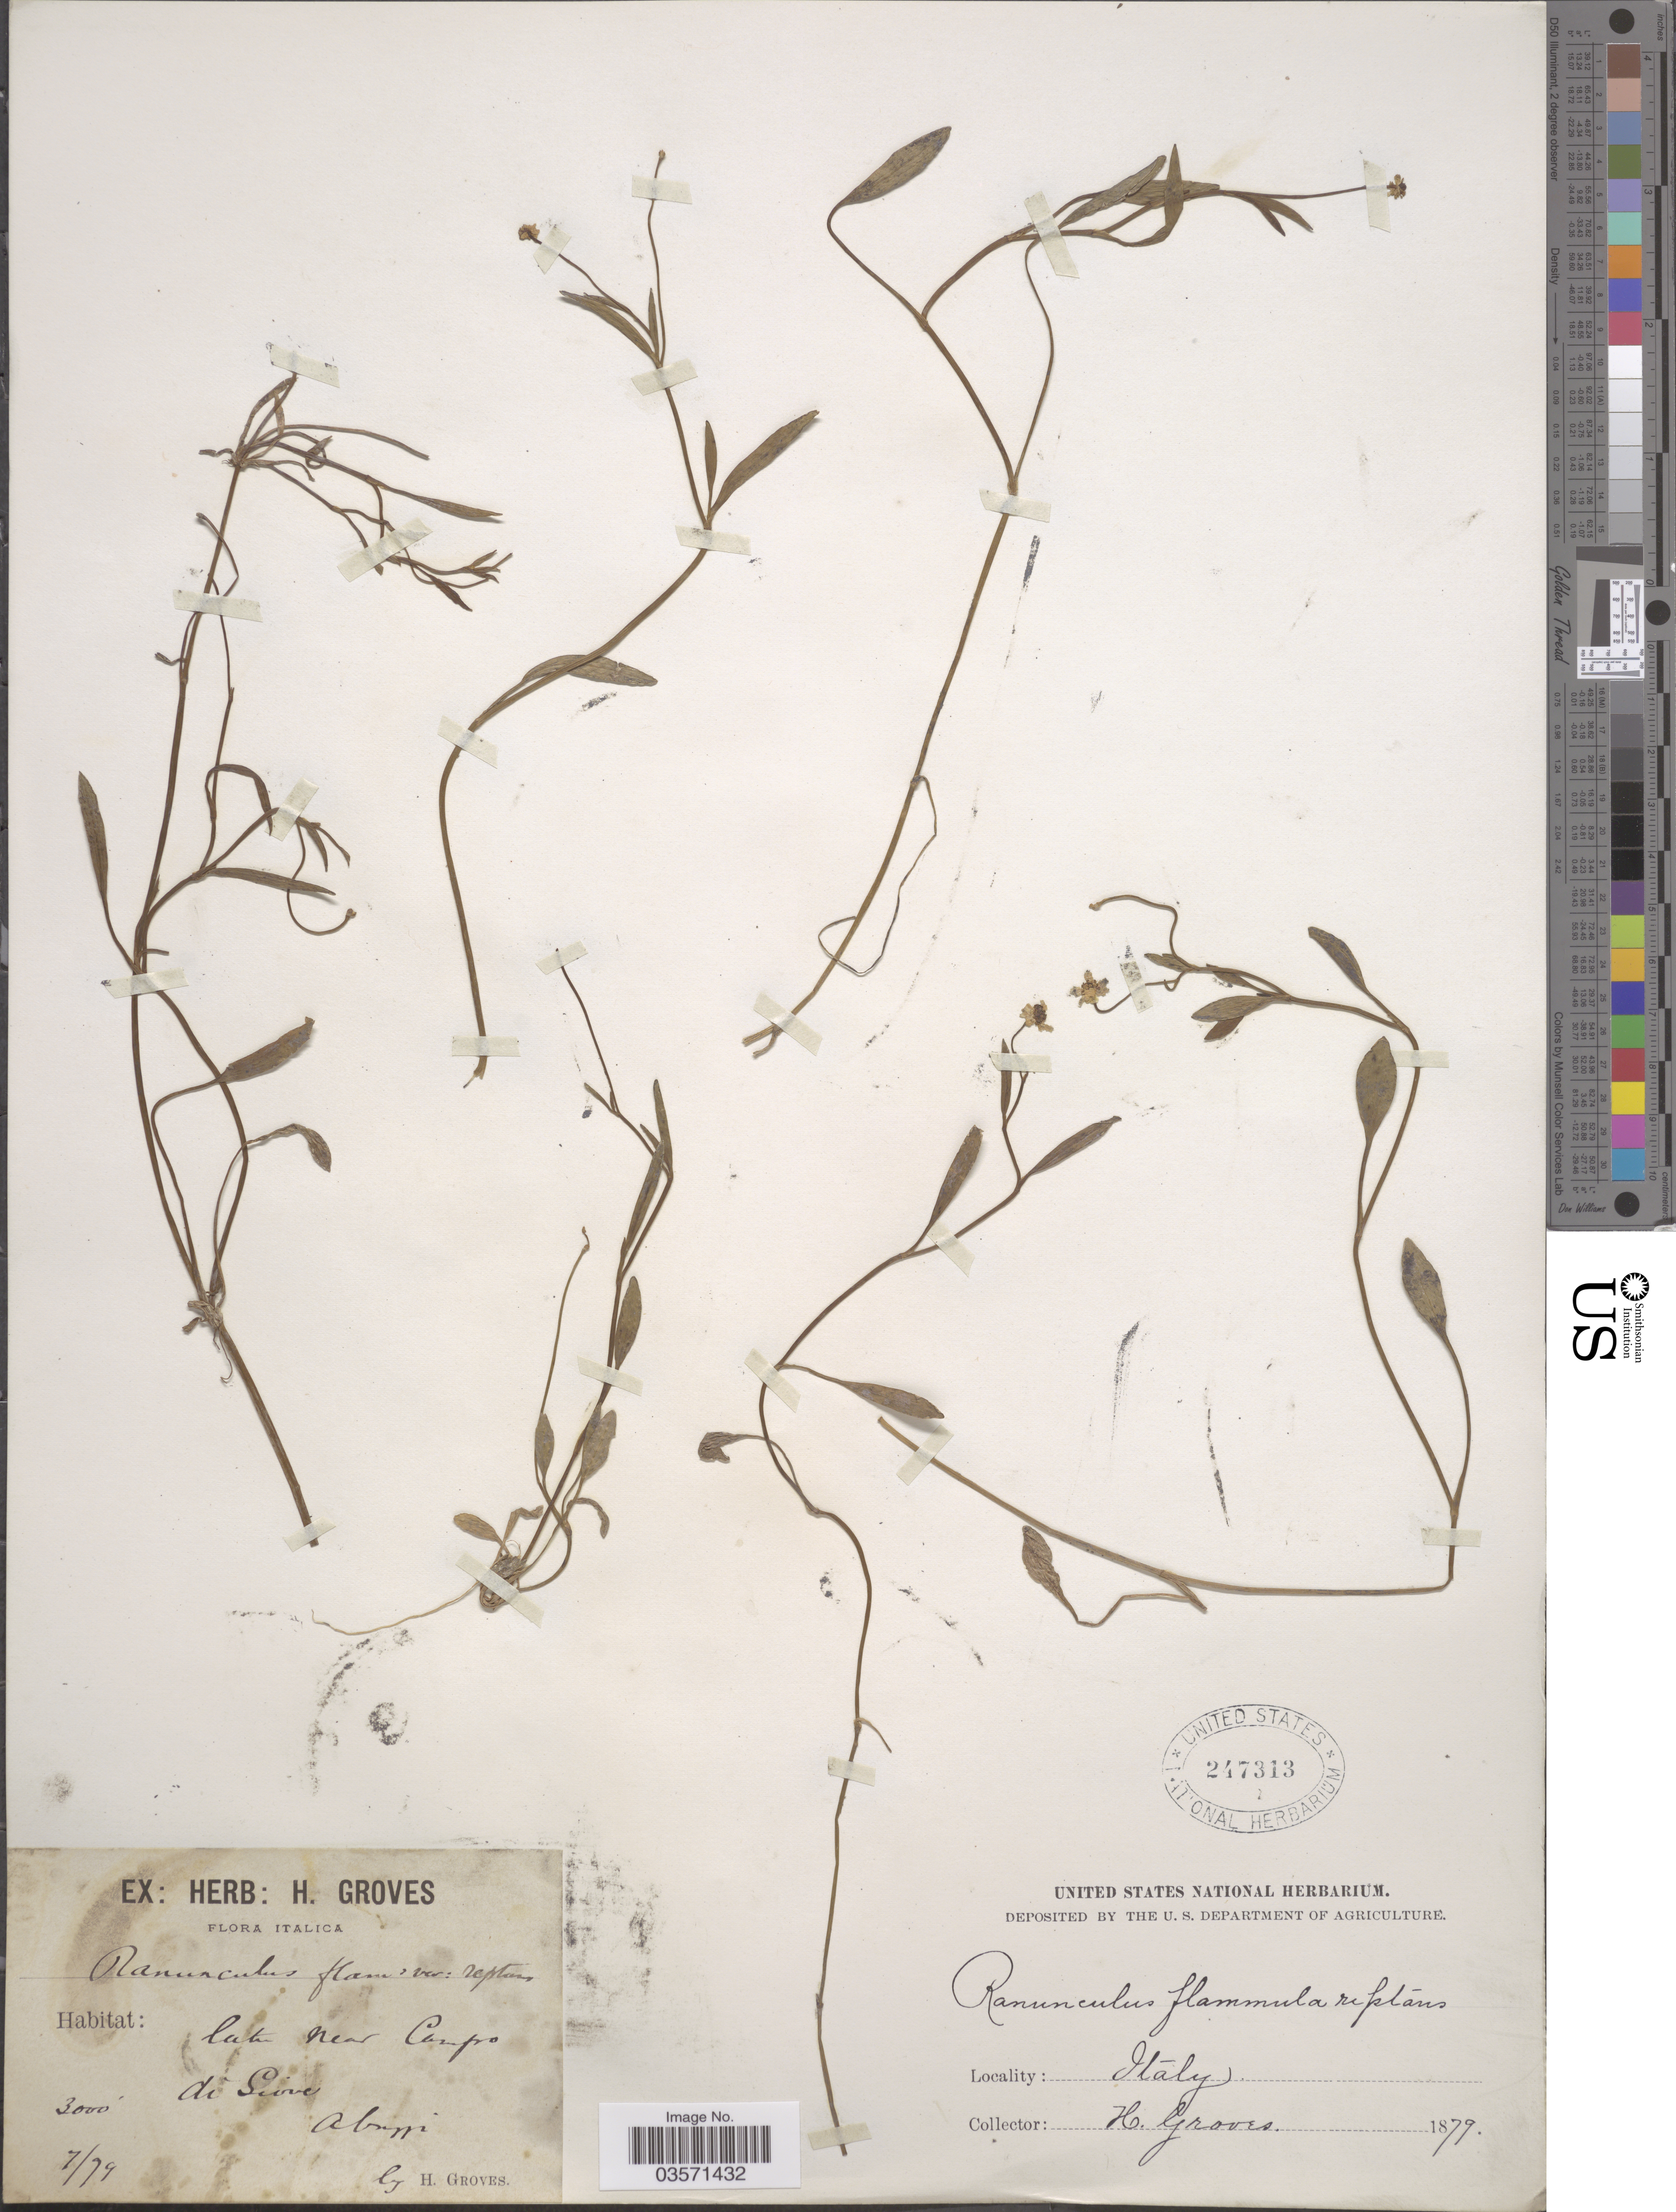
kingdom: Plantae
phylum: Tracheophyta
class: Magnoliopsida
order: Ranunculales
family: Ranunculaceae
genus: Ranunculus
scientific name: Ranunculus flammula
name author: L.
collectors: H. Groves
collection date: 1879-07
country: Italy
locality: Later near Campo di Siove. Abruzzi.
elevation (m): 914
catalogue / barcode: US 247313